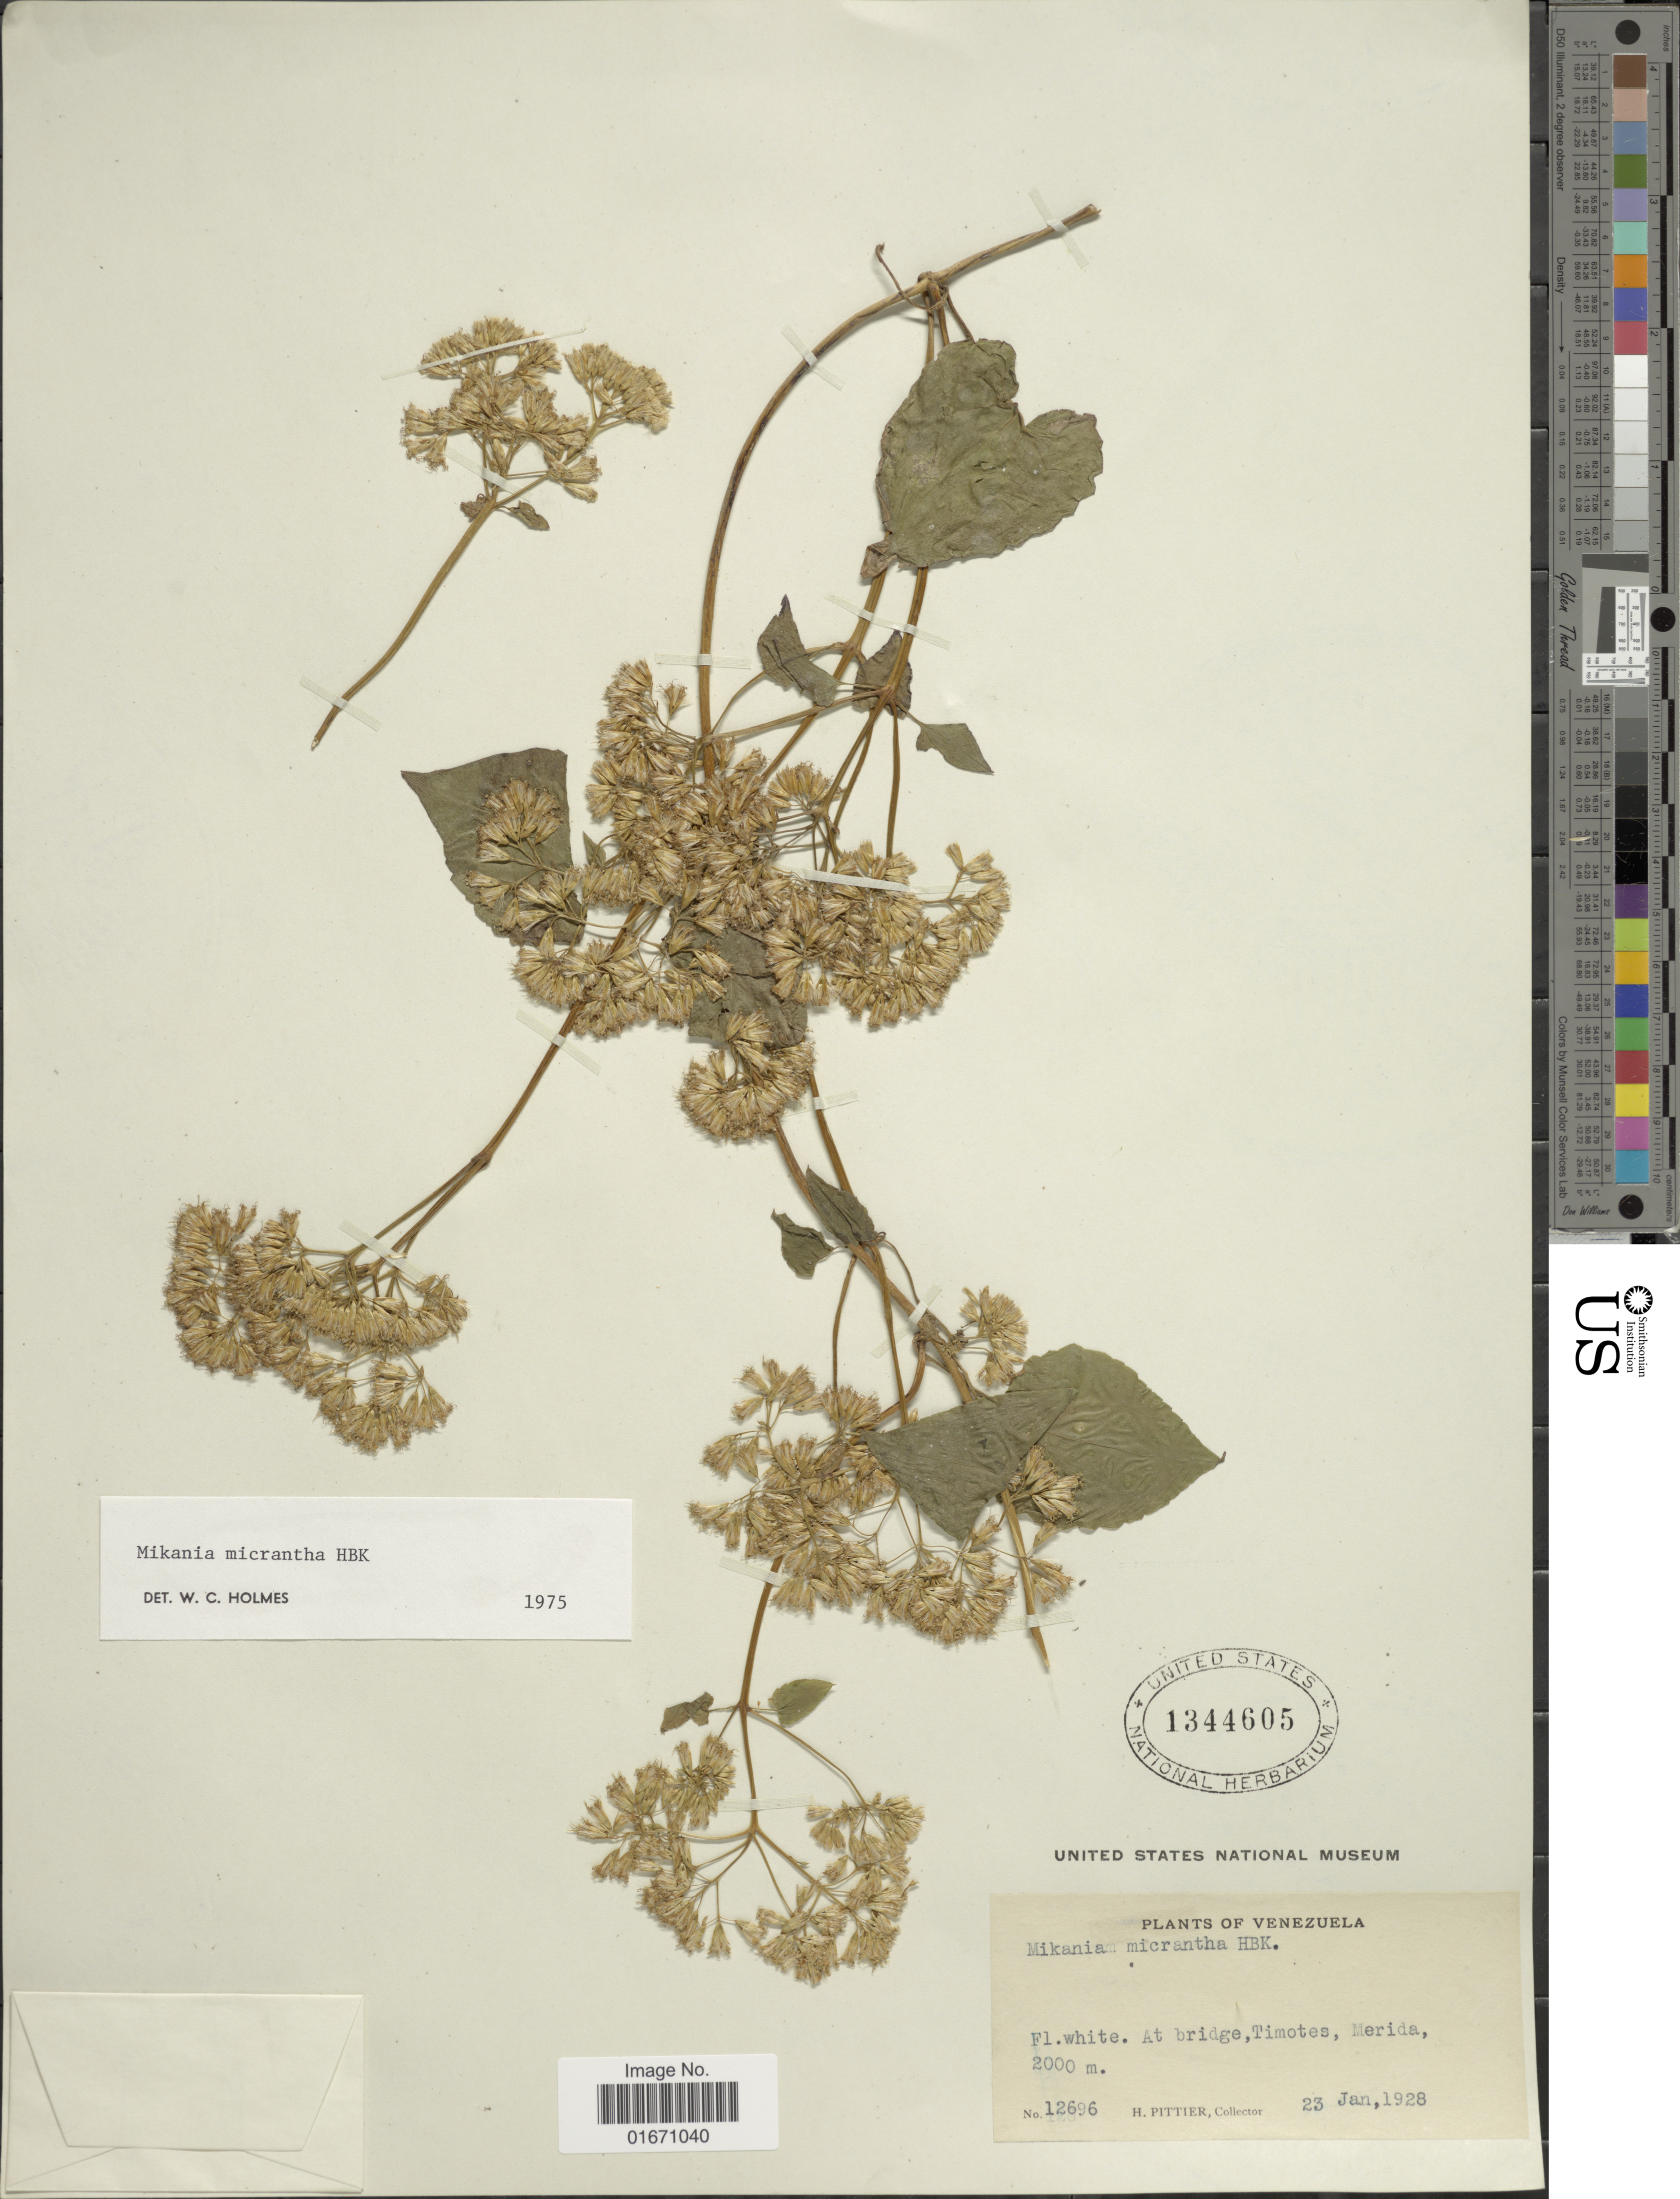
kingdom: Plantae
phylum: Tracheophyta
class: Magnoliopsida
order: Asterales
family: Asteraceae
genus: Mikania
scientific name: Mikania micrantha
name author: Kunth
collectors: H. F. Pittier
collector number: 12696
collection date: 1928-01-23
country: Venezuela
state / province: Mérida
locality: At bridge, Timotes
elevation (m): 2000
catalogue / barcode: US 1344605